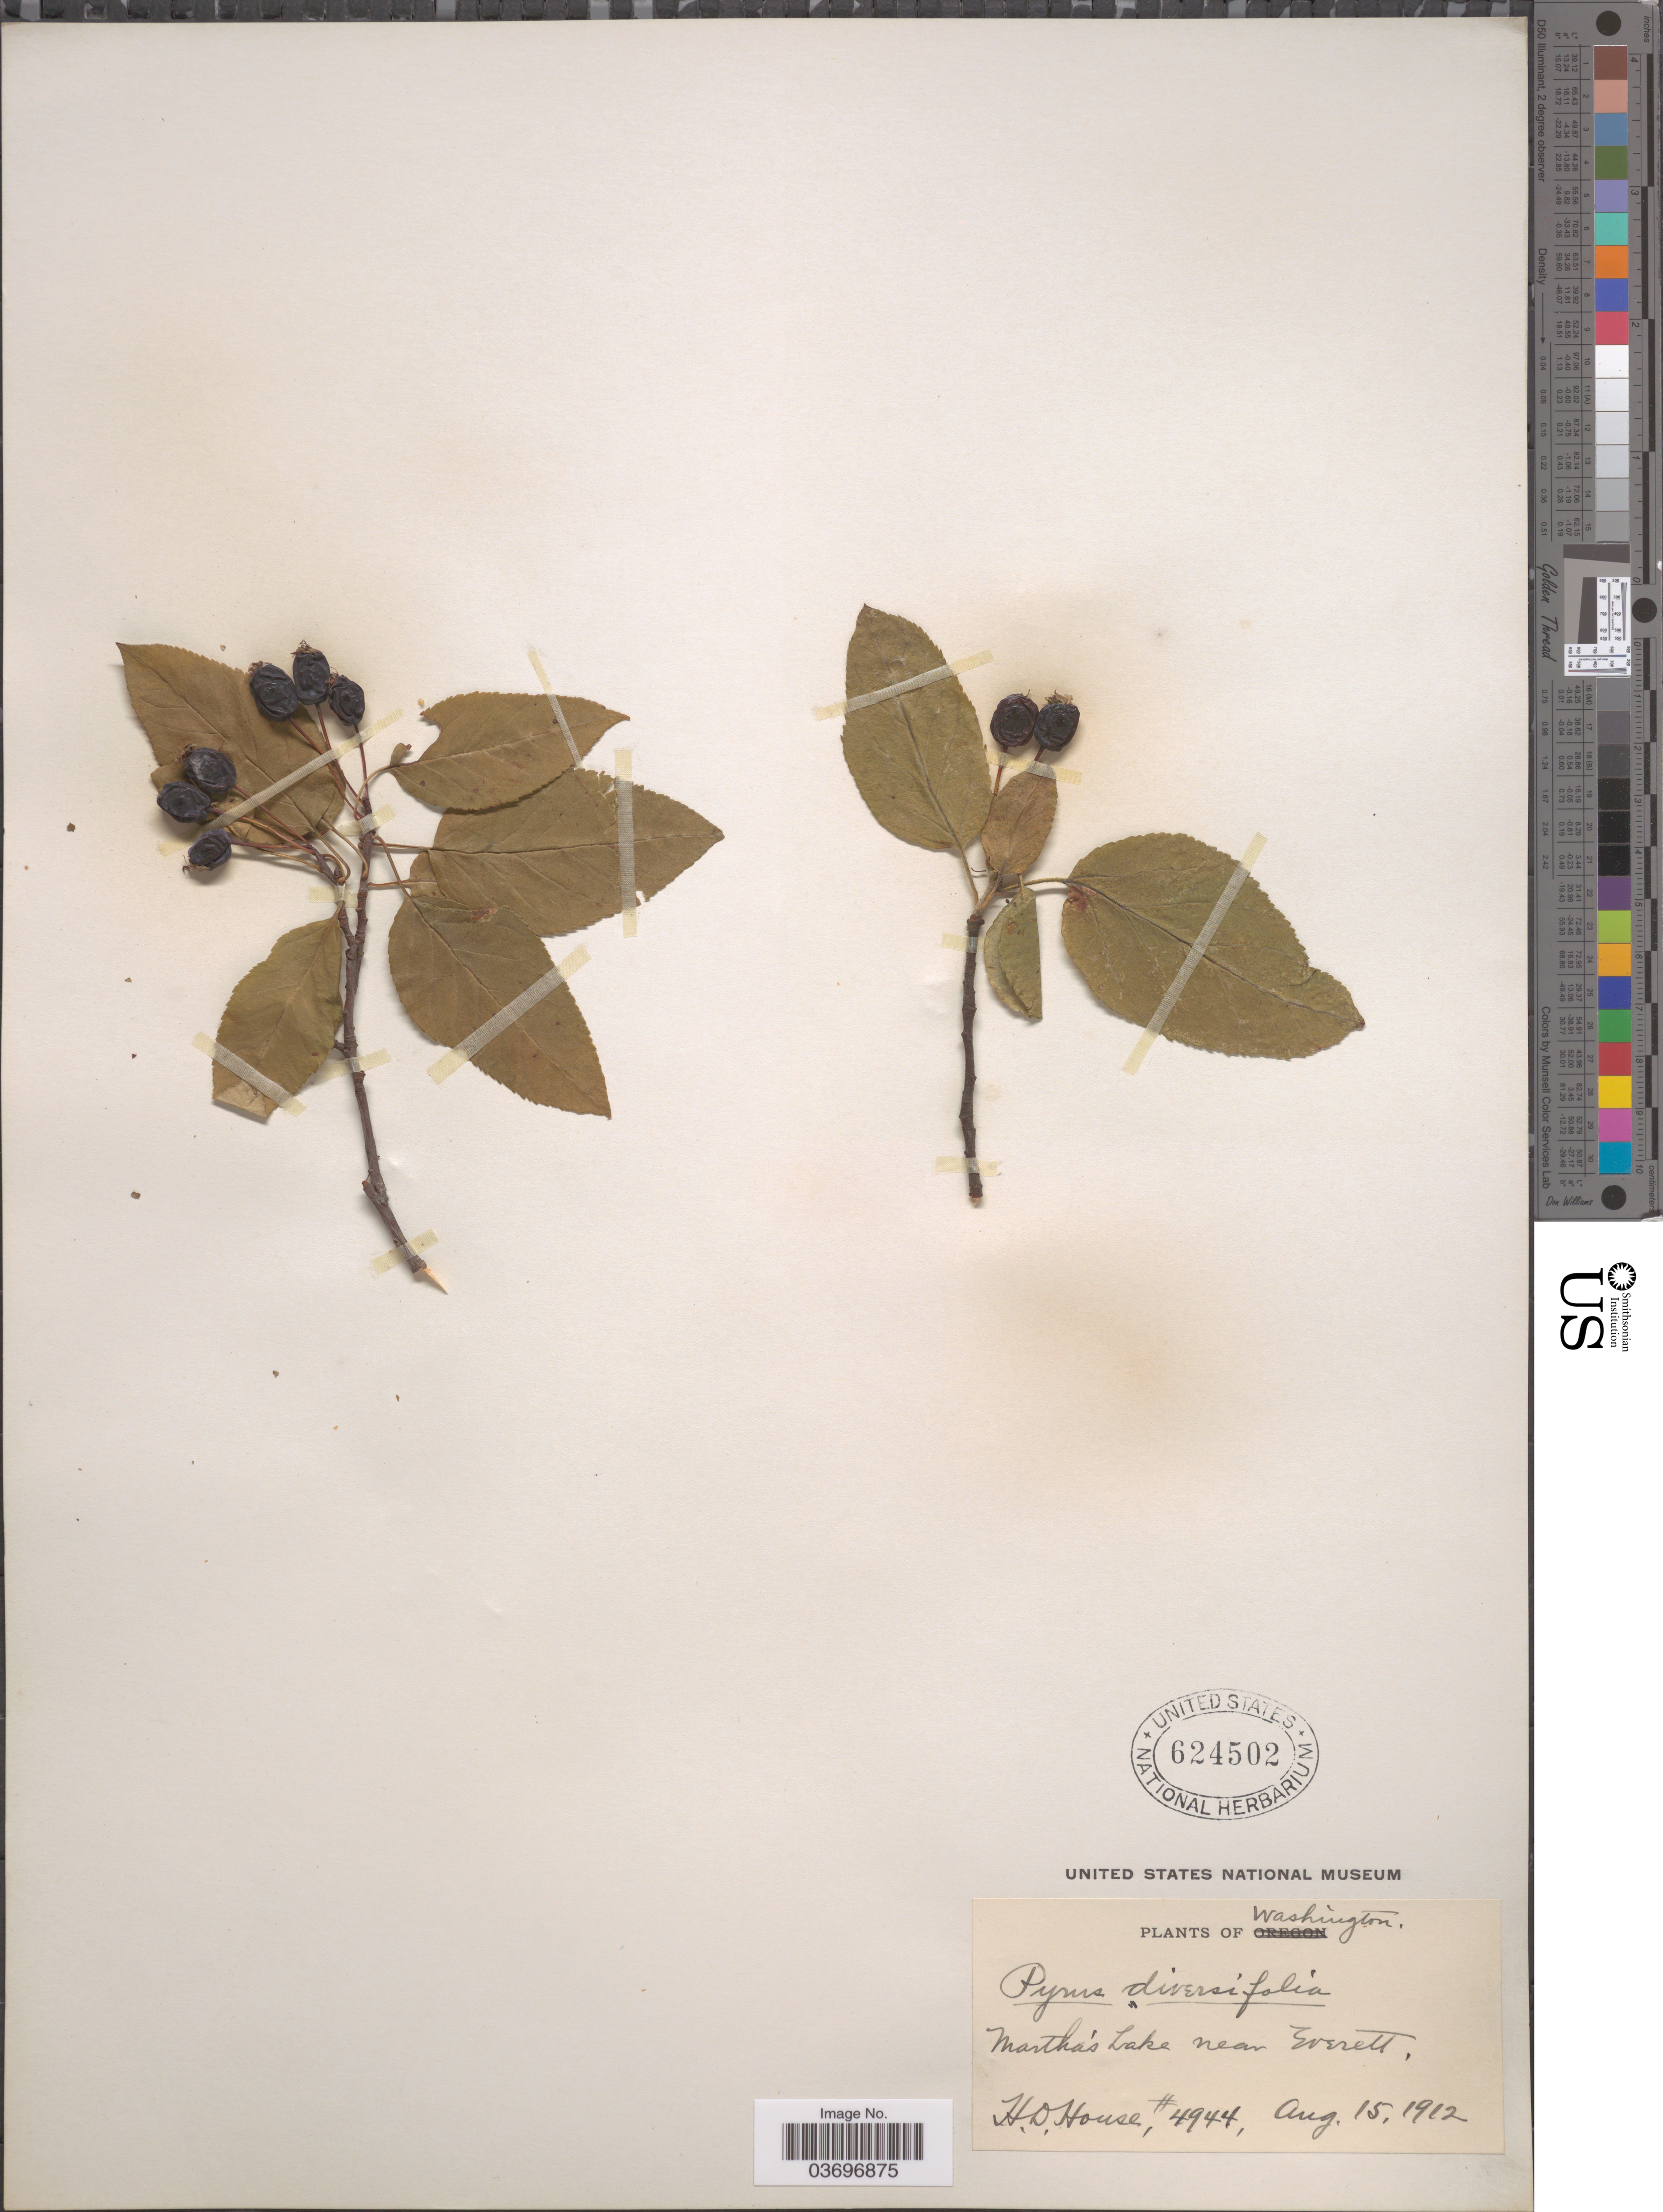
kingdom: Plantae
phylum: Tracheophyta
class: Magnoliopsida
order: Rosales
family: Rosaceae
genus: Malus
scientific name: Malus fusca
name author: (Raf.) C.K. Schneid.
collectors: H. D. House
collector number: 4944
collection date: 1912-08-15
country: United States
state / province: Washington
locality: Martha's Lake near Everett.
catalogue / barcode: US 624502